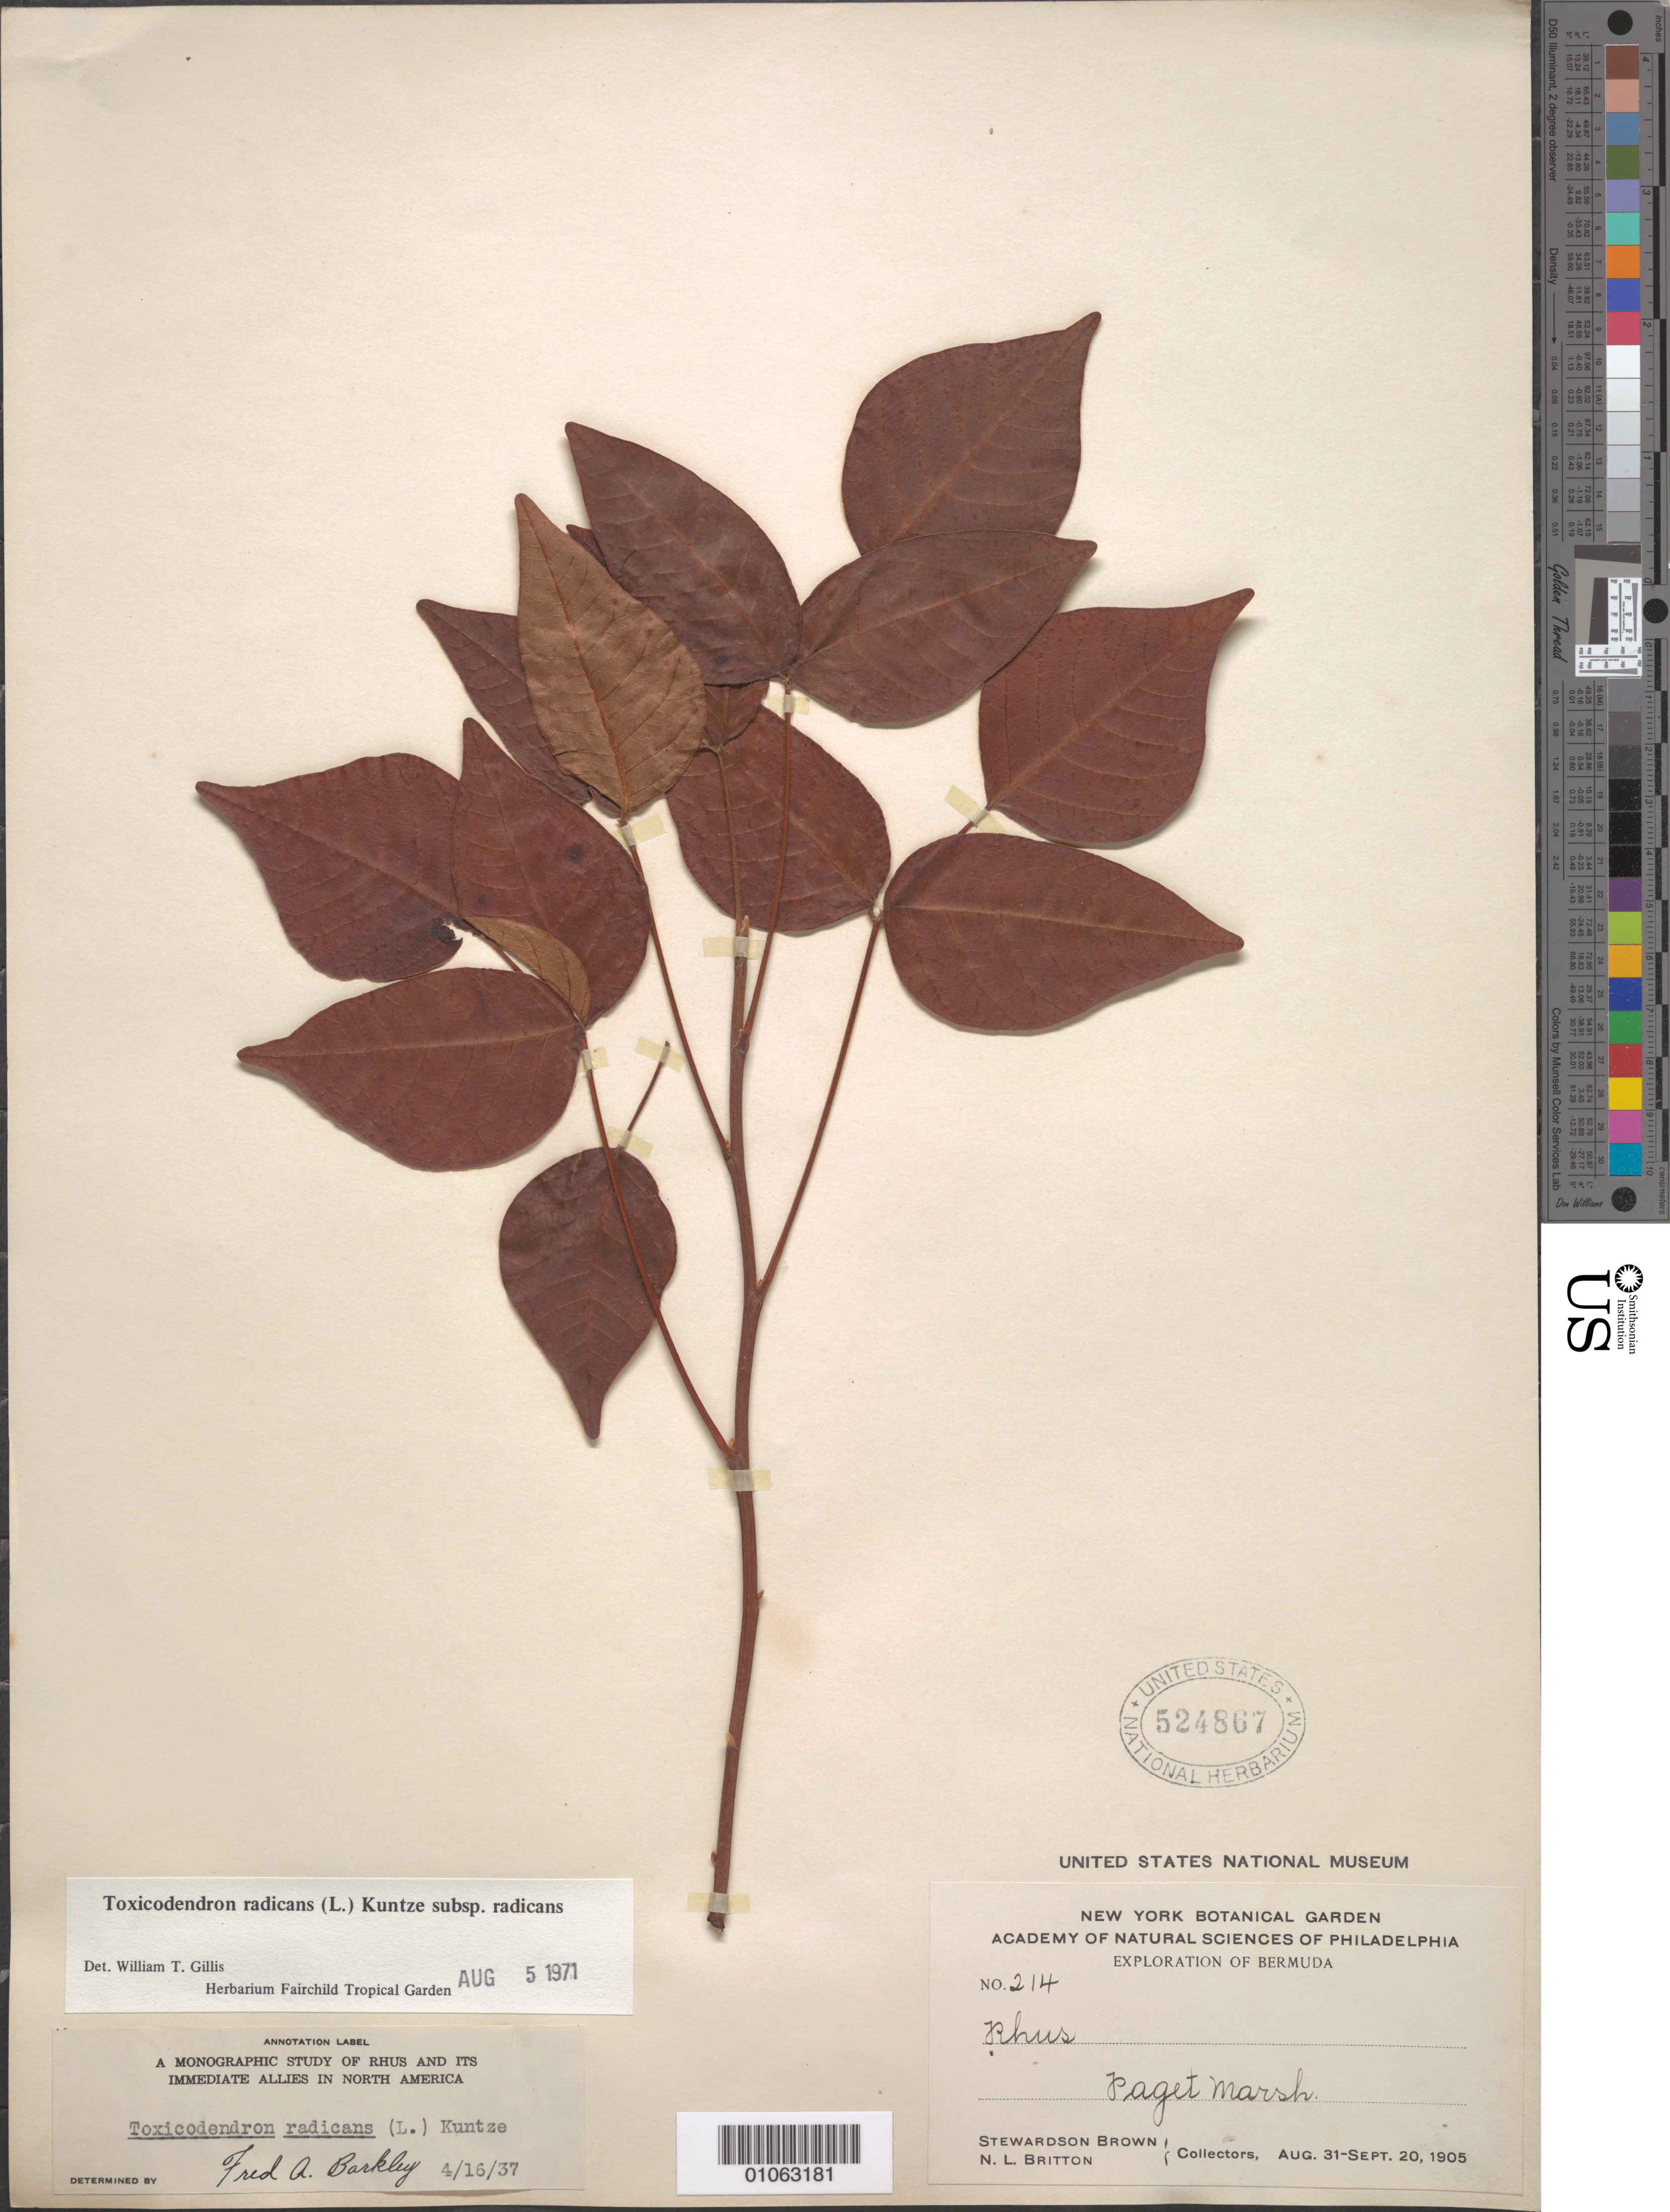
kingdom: Plantae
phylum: Tracheophyta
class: Magnoliopsida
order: Sapindales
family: Anacardiaceae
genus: Toxicodendron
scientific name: Toxicodendron radicans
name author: (L.) Kuntze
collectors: S. Brown & N. Britton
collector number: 214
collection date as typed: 31 Aug 1905 to 20 Sep 1905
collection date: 1905-08-31/1905-09-20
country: Bermuda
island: Bermuda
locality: Paget Marsh.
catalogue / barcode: US 524867